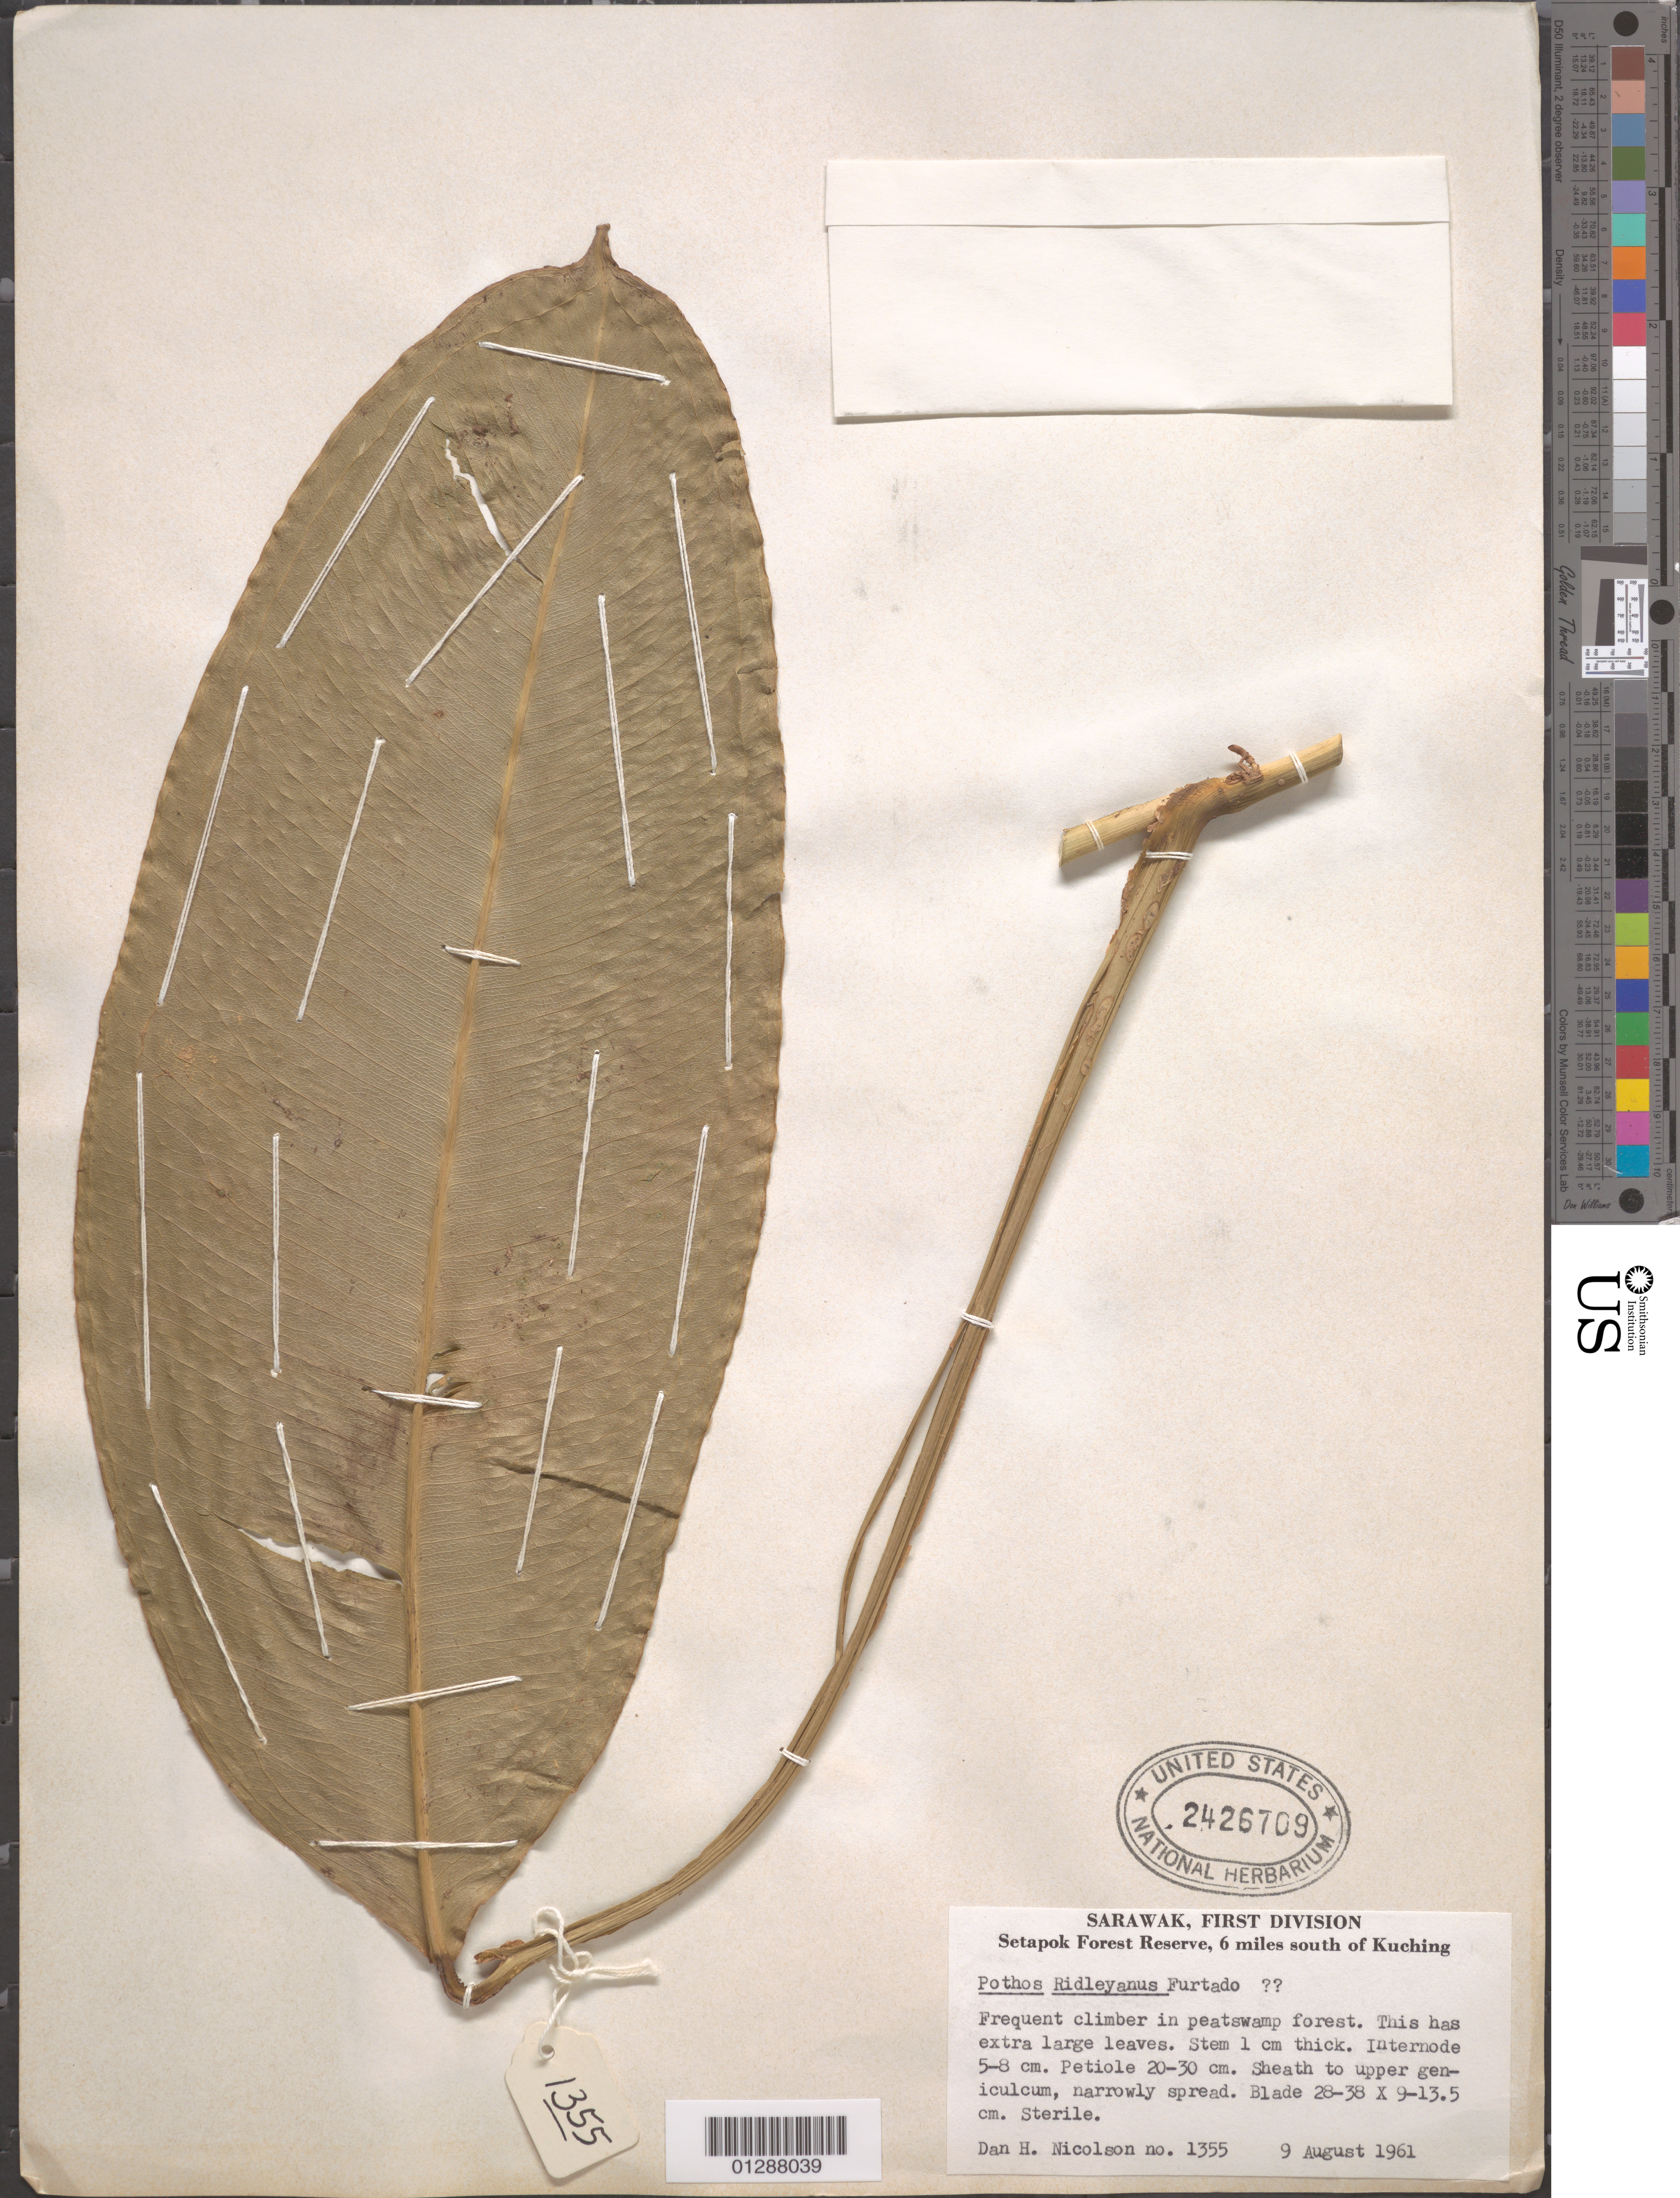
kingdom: Plantae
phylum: Tracheophyta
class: Liliopsida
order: Alismatales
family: Araceae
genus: Pothos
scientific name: Pothos ridleyanus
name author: Furtado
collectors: D. H. Nicolson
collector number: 1355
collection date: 1961-08-09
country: Malaysia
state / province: Sarawak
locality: First Division. Setapok Forest Reserve, 6 miles south of Kuching.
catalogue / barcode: US 2426709